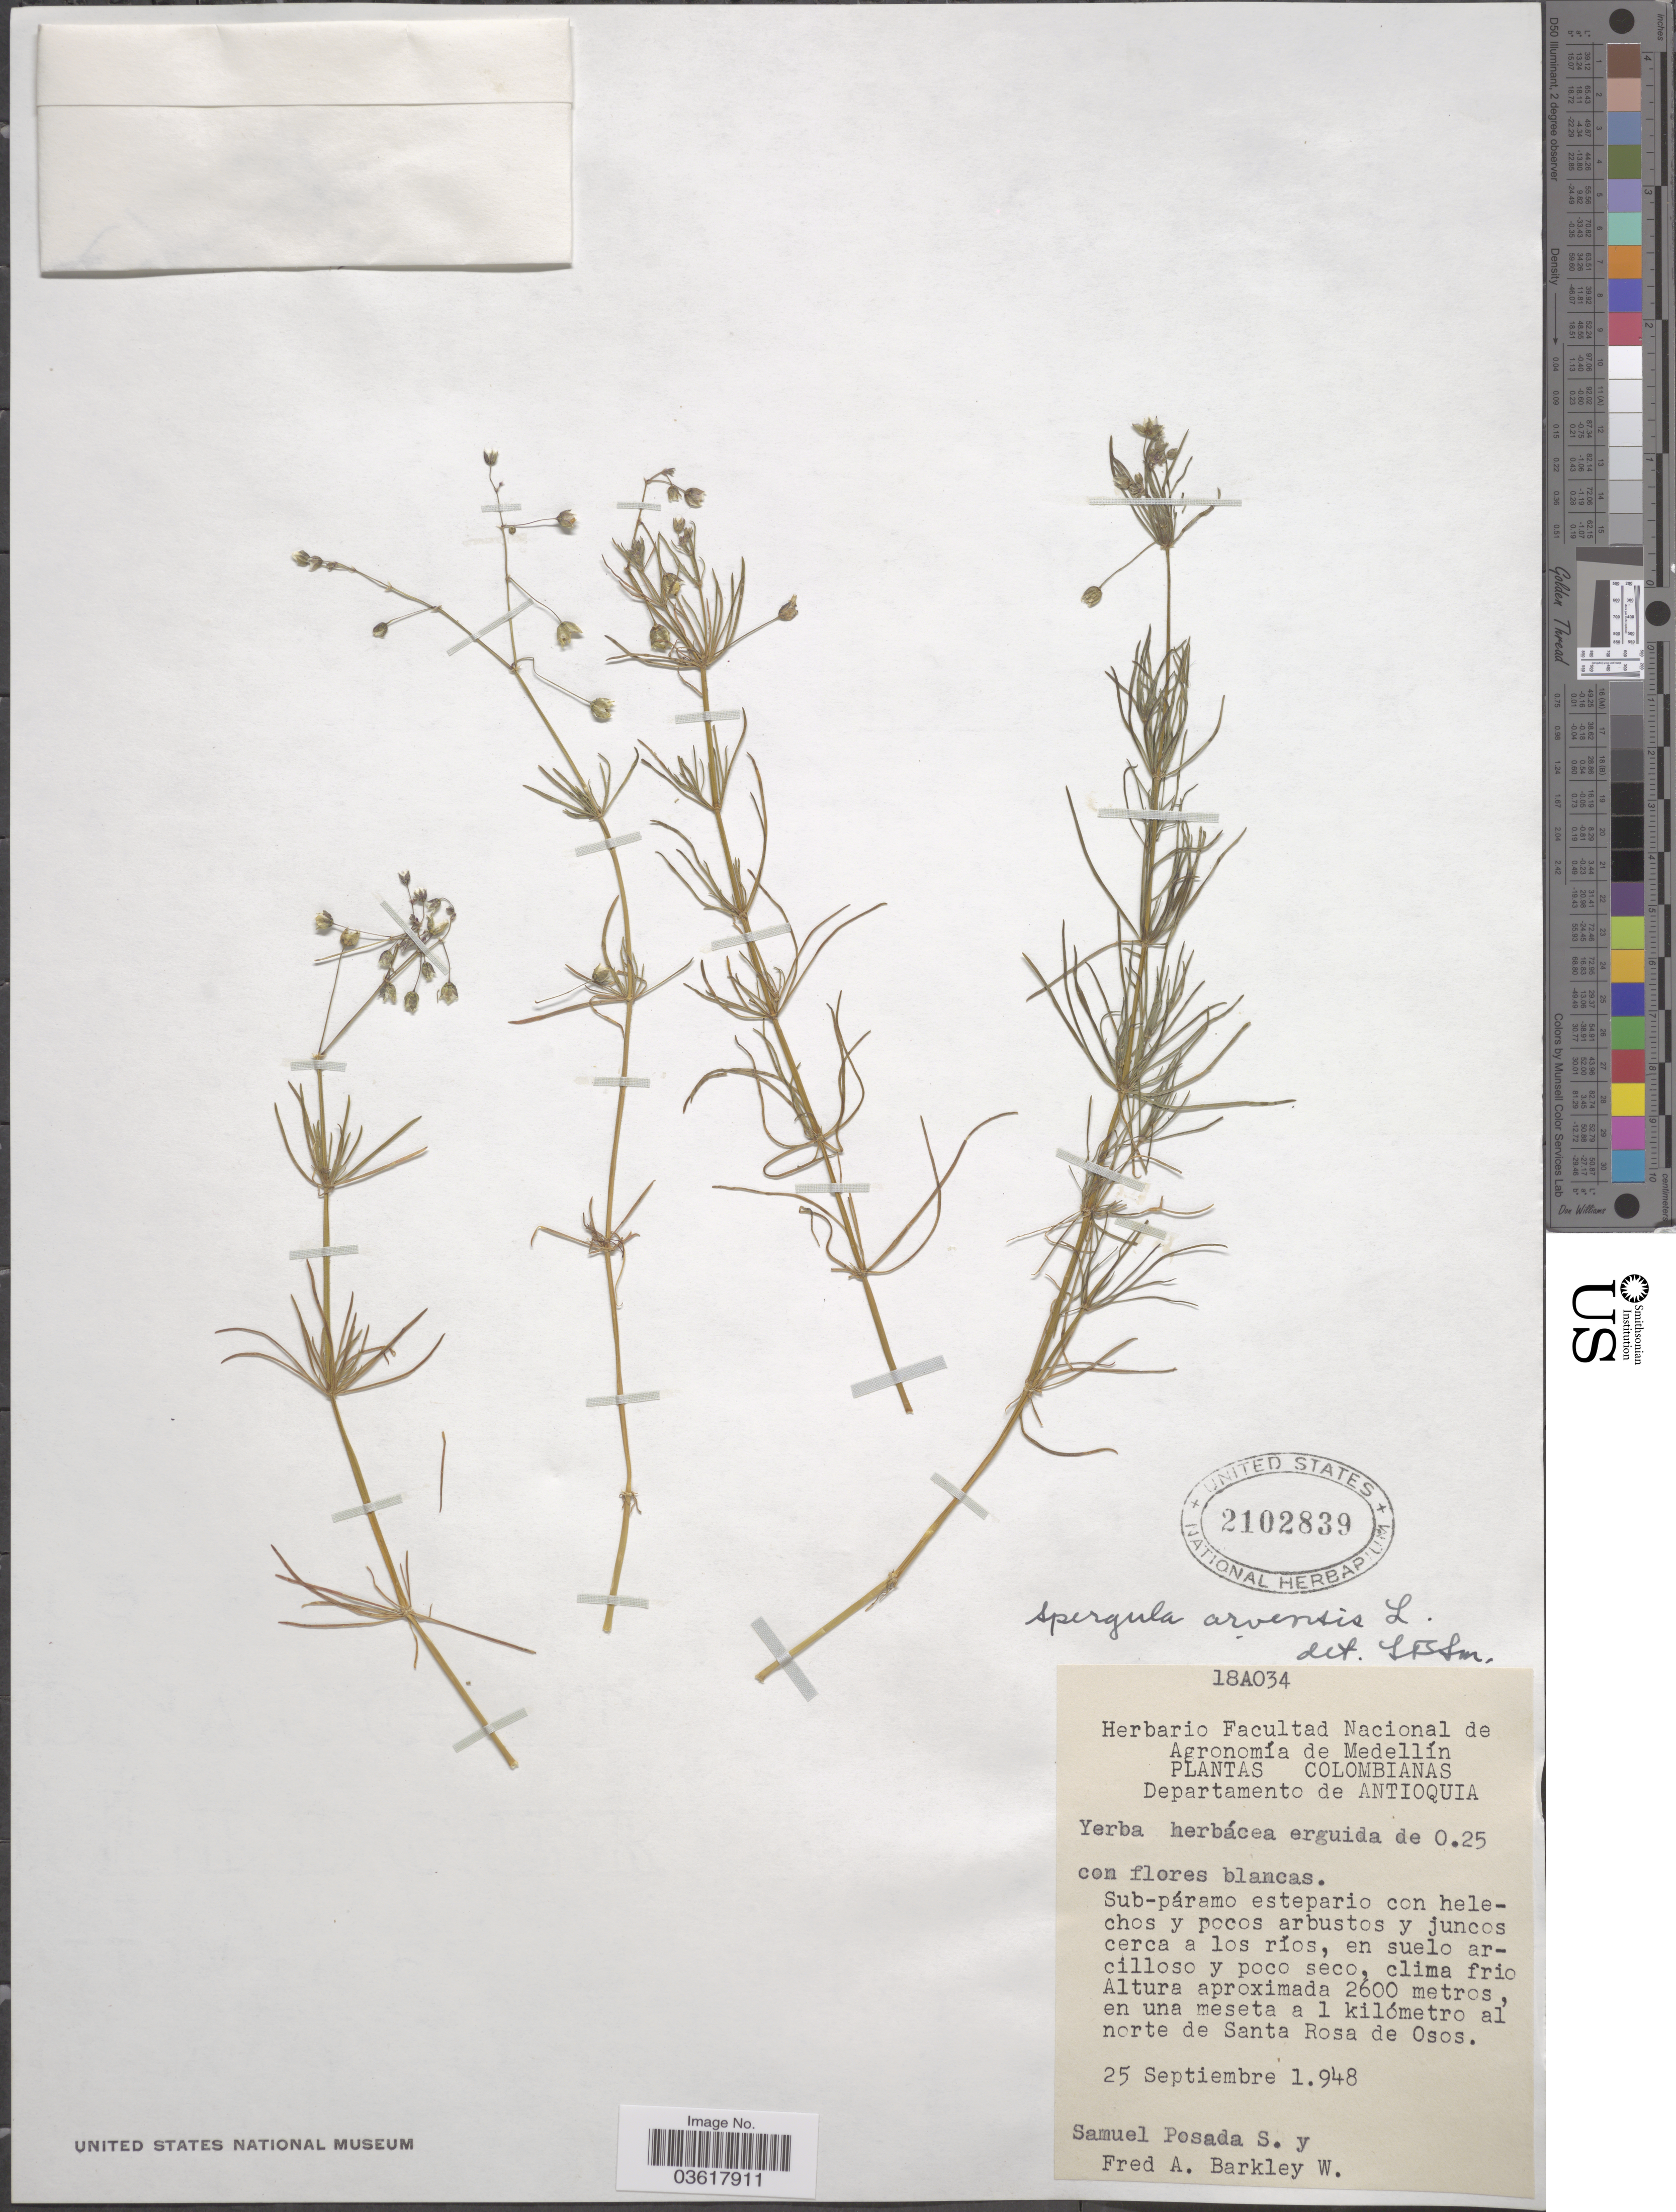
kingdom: Plantae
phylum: Tracheophyta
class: Magnoliopsida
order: Caryophyllales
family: Caryophyllaceae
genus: Spergula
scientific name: Spergula arvensis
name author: L.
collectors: S. Posada S. & F. A. Barkley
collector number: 18A034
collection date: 1948-09-25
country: Colombia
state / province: Antioquia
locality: Departamento de Antioquia. A 1 kilómetro al norte de Santa Rosa de Osos.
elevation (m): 2600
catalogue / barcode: US 2102839